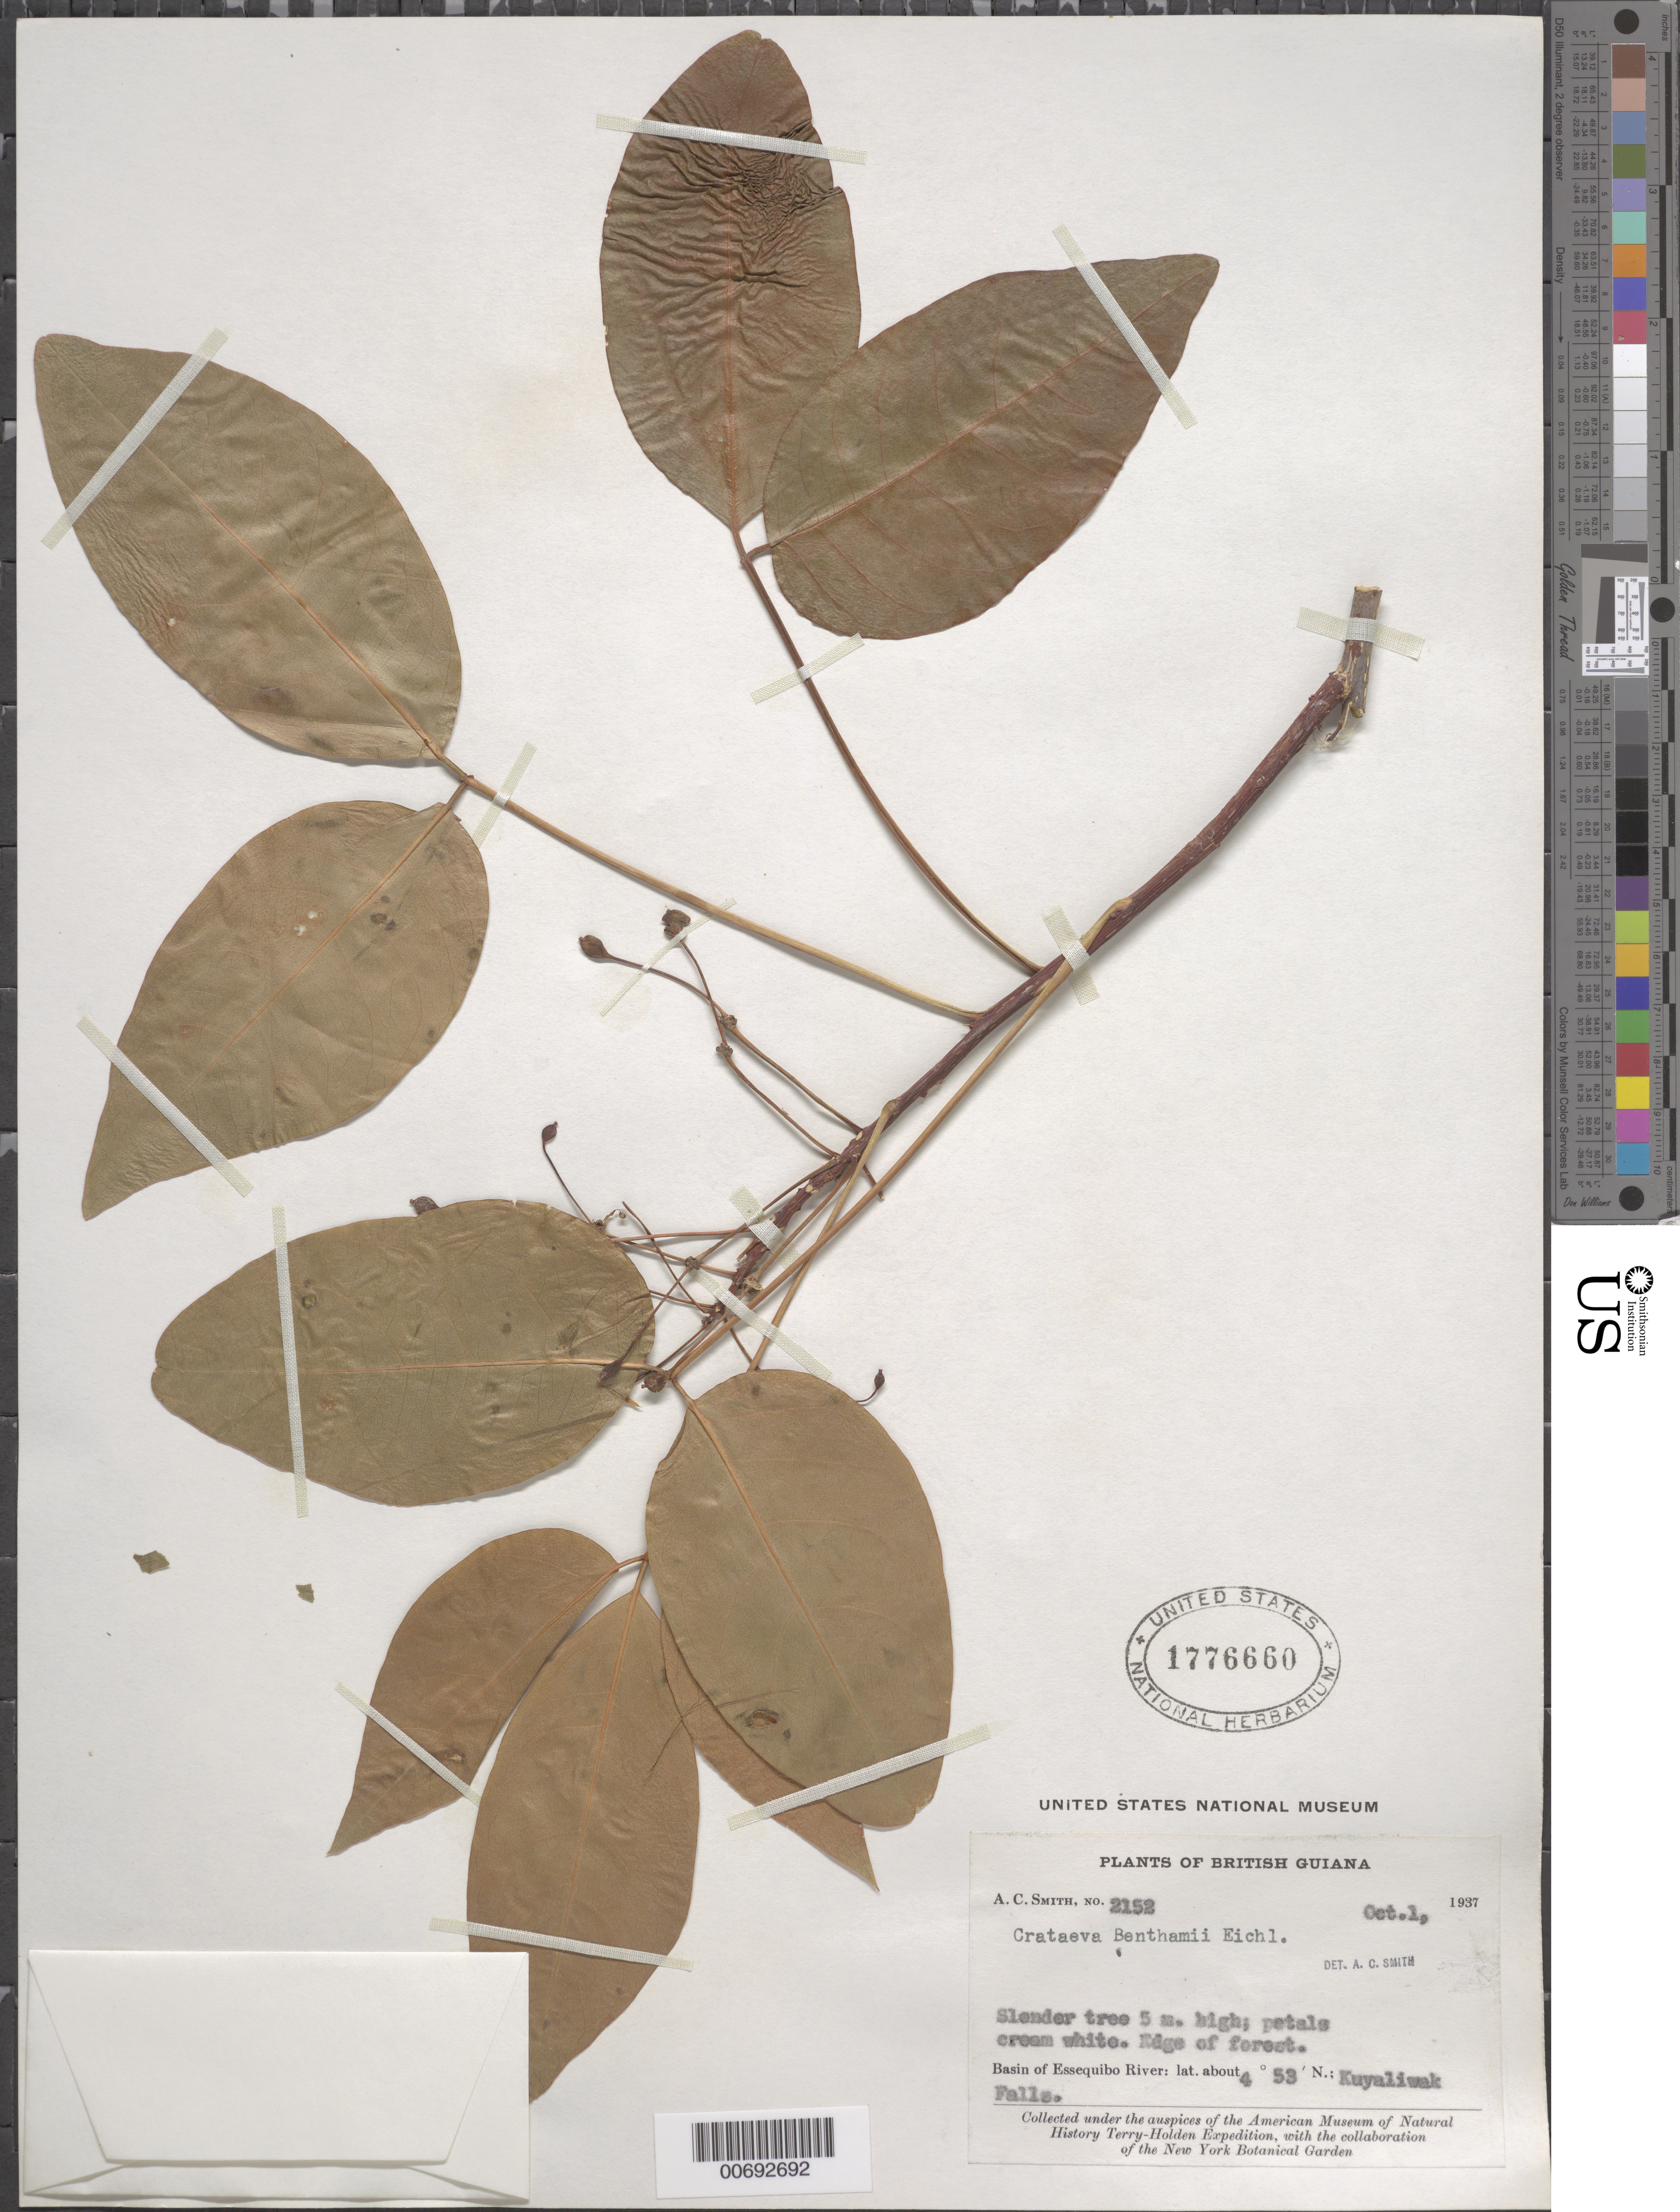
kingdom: Plantae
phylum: Tracheophyta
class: Magnoliopsida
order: Brassicales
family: Capparaceae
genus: Crateva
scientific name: Crateva tapia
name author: L.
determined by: DeFilipps, R. A.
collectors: A. C. Smith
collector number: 2152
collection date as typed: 1-Oct-37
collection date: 1937-10-01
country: Guyana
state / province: Potaro-Siparuni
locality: Kuyaliwak Falls, Essequibo River basin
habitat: Edge of forest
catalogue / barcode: US 1776660